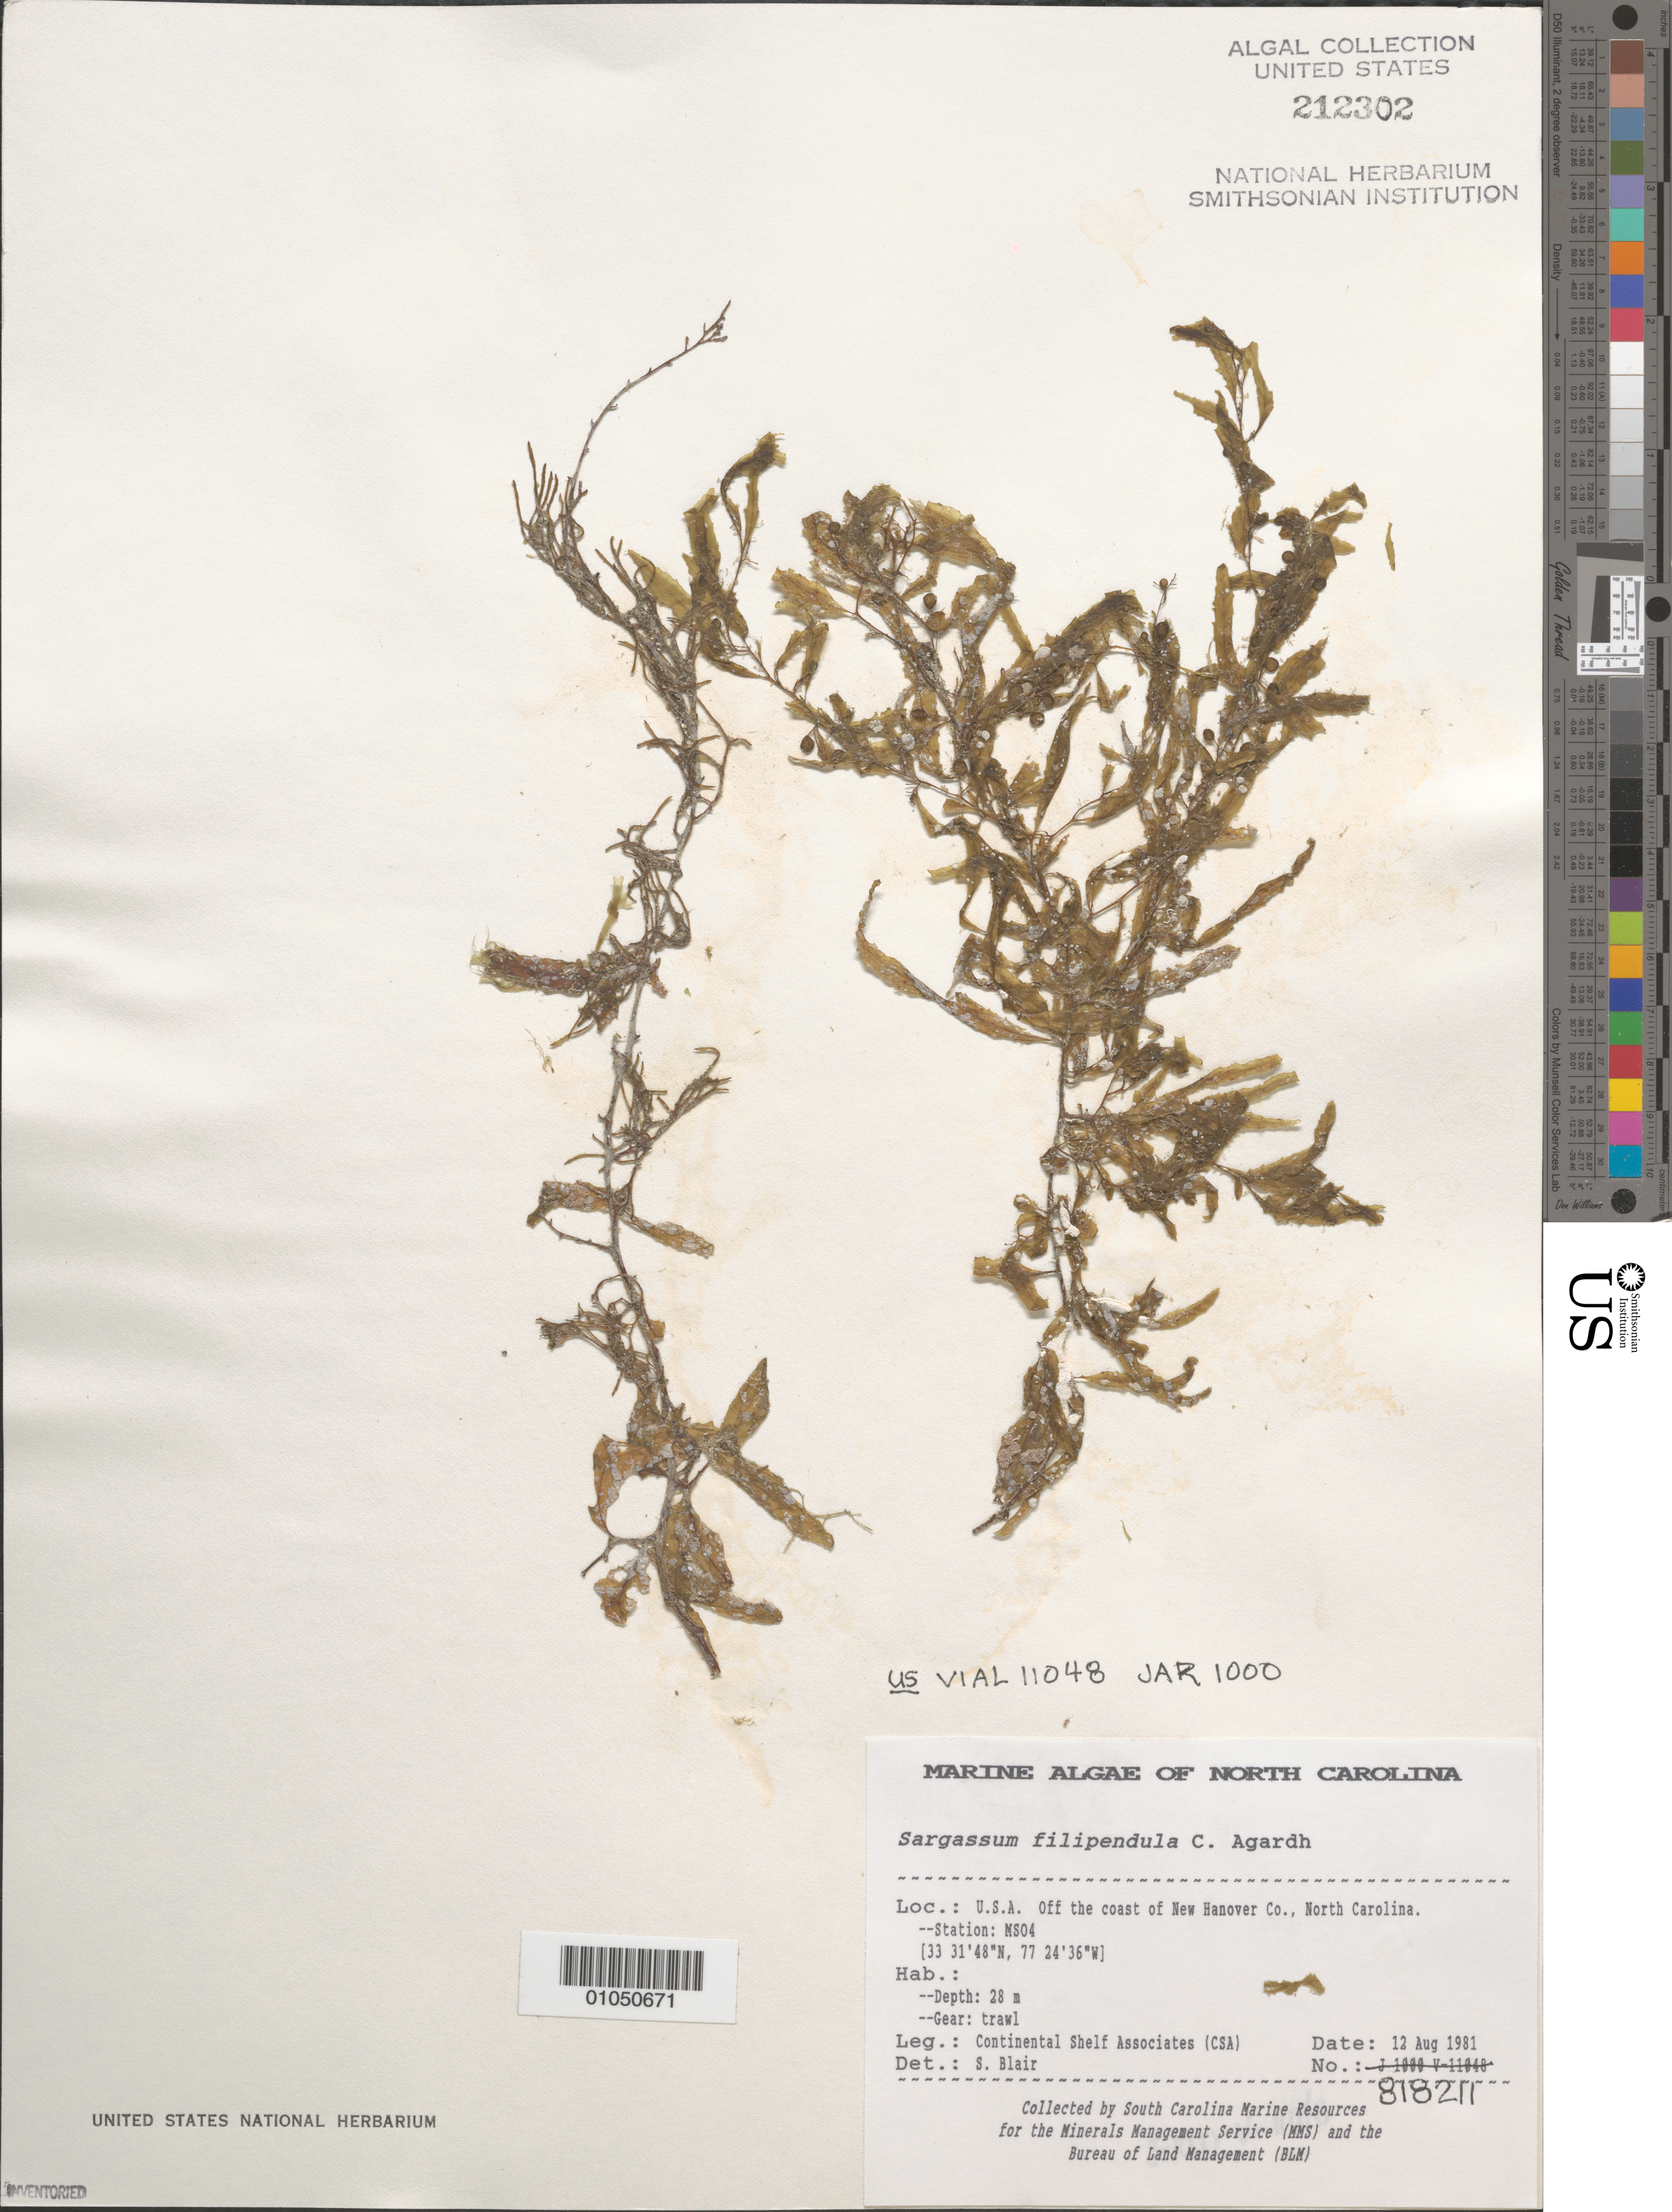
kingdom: Chromista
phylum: Ochrophyta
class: Phaeophyceae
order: Fucales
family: Sargassaceae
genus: Sargassum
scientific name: Sargassum filipendula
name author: C. Agardh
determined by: Blair, S. M.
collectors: Continental Shelf Associates for the MMS/BLM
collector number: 818211 Station MS04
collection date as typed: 12 Aug 1981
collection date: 1981-08-12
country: United States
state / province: North Carolina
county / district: New Hanover County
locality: Off coast of New Hanover County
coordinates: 33 31'48"N, 77 24'36"W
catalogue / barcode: US 212302